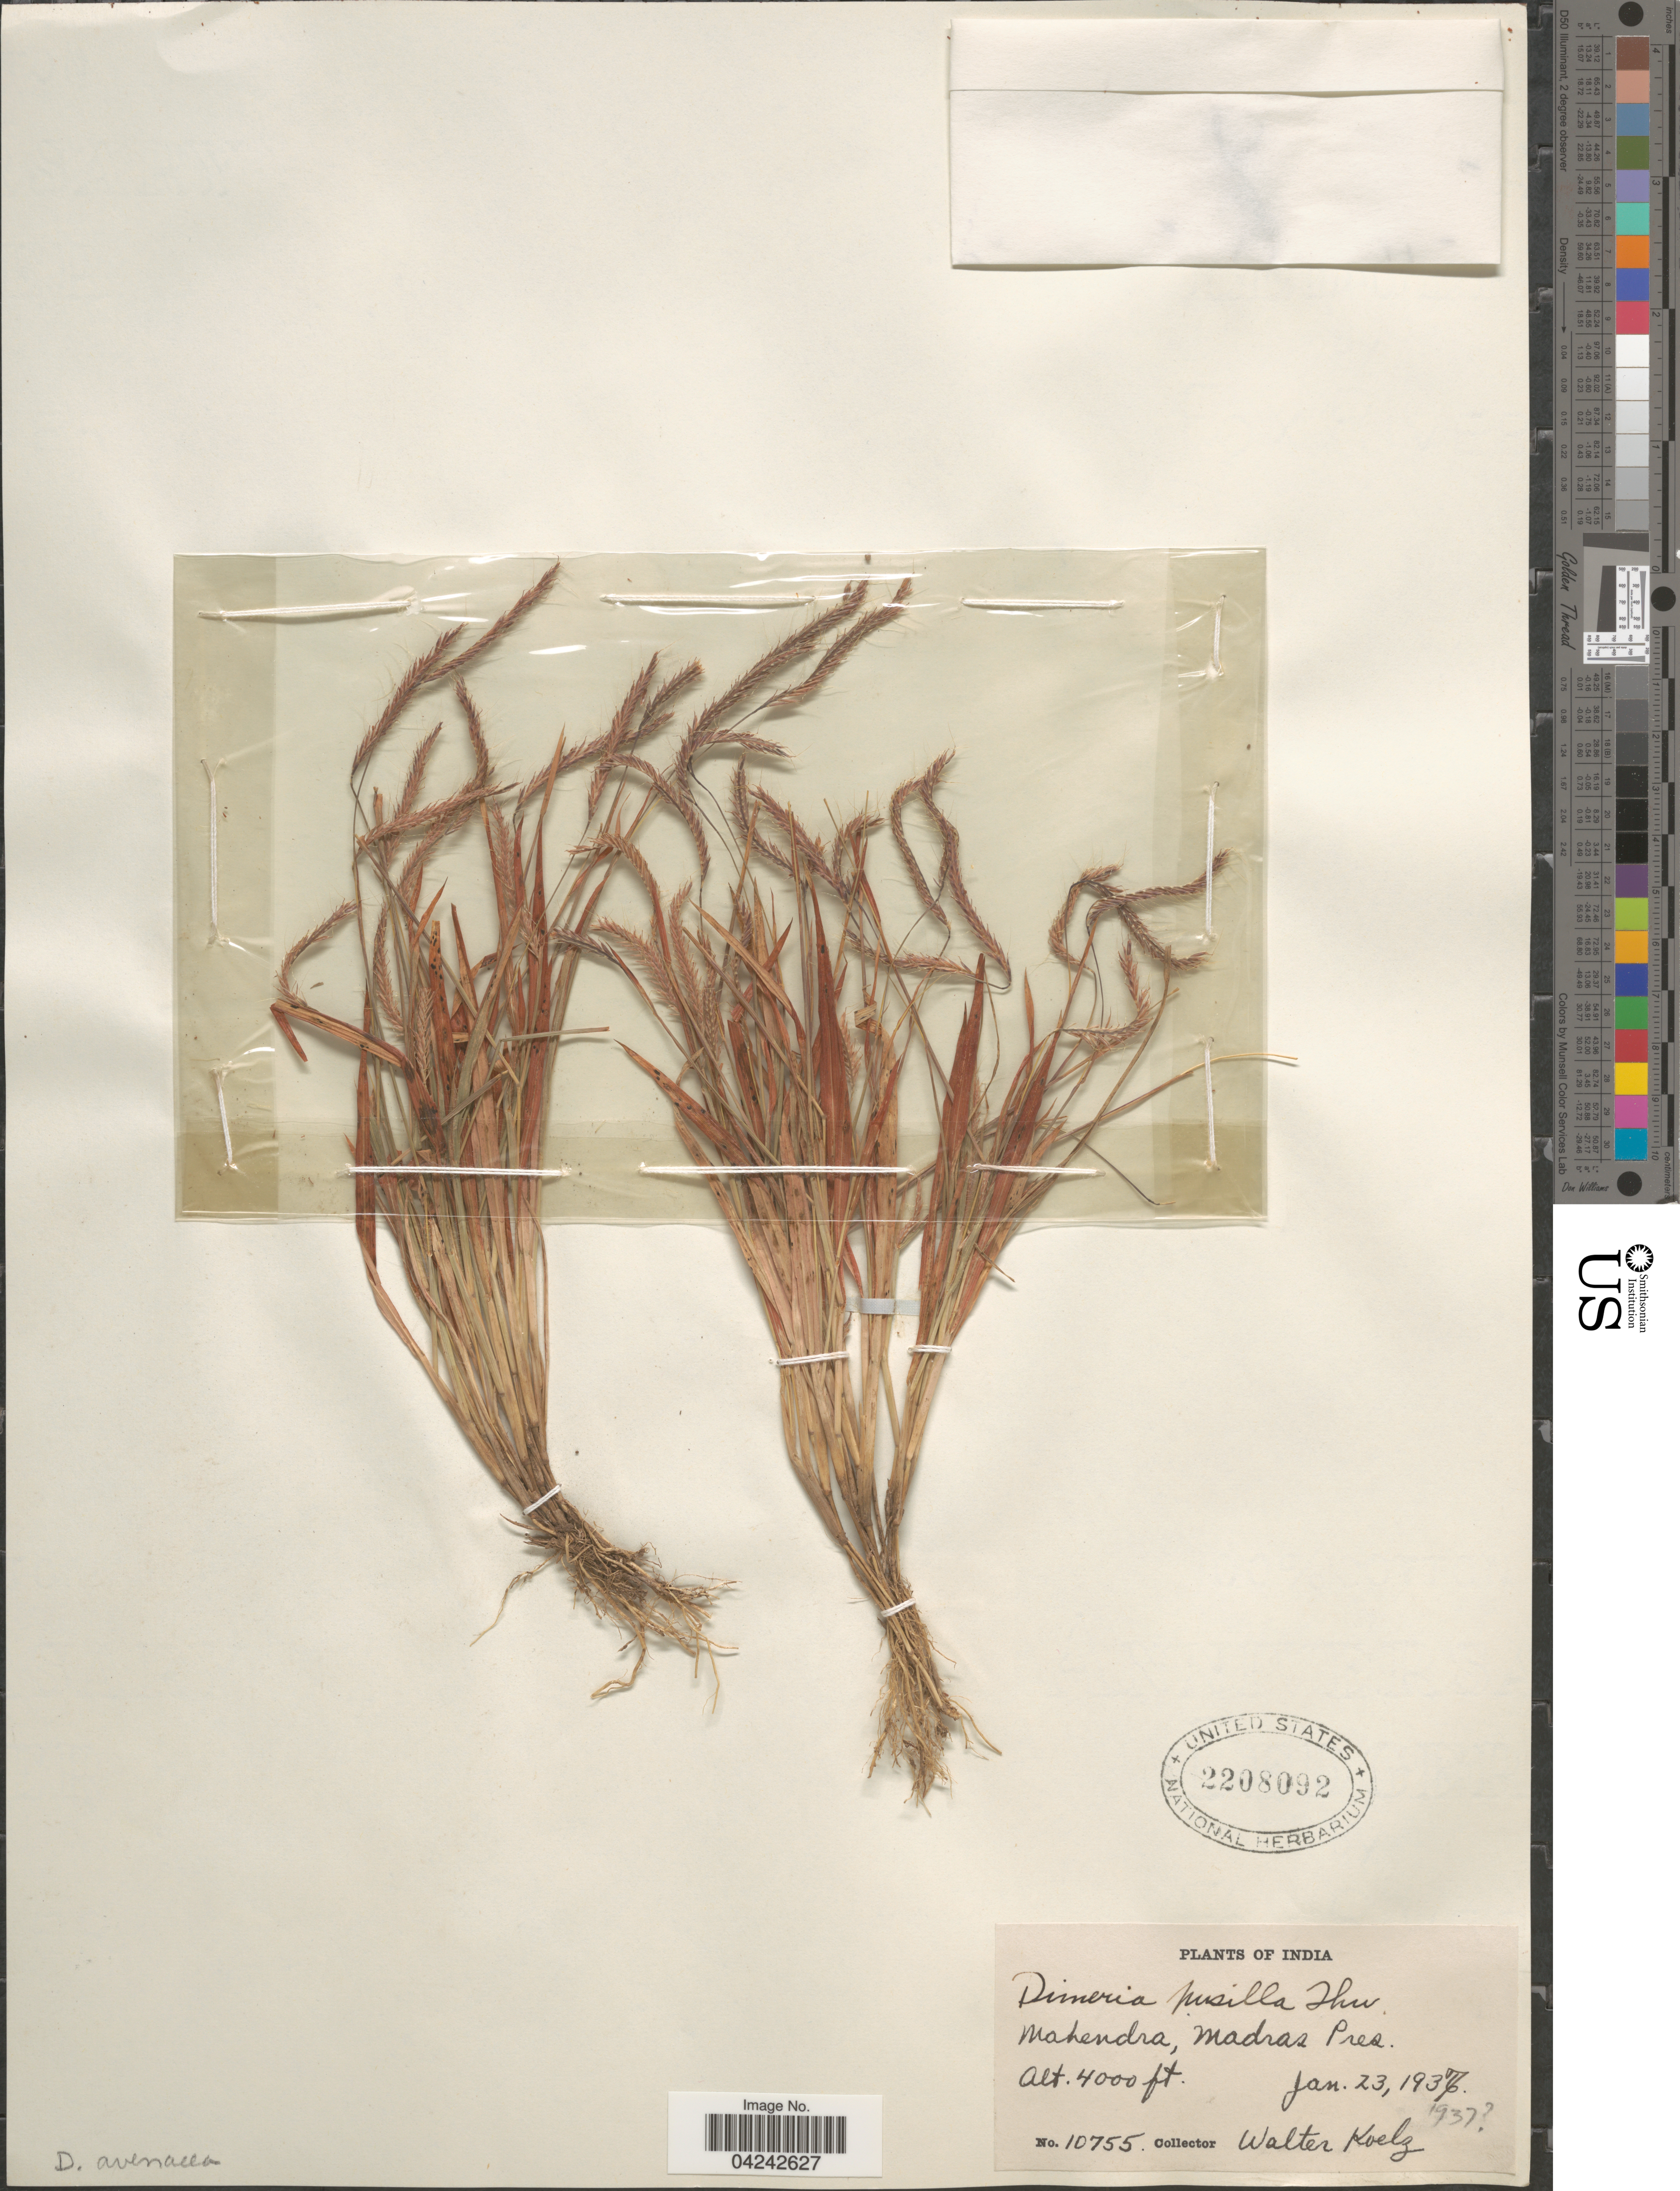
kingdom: Plantae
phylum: Tracheophyta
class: Liliopsida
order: Poales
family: Poaceae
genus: Dimeria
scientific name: Dimeria avenacea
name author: (Retz.) C.E.C. Fisch.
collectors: W. N. Koelz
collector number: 10755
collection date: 1937-01-23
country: India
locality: Mahendra, Madras Pres.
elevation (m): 1219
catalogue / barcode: US 2208092